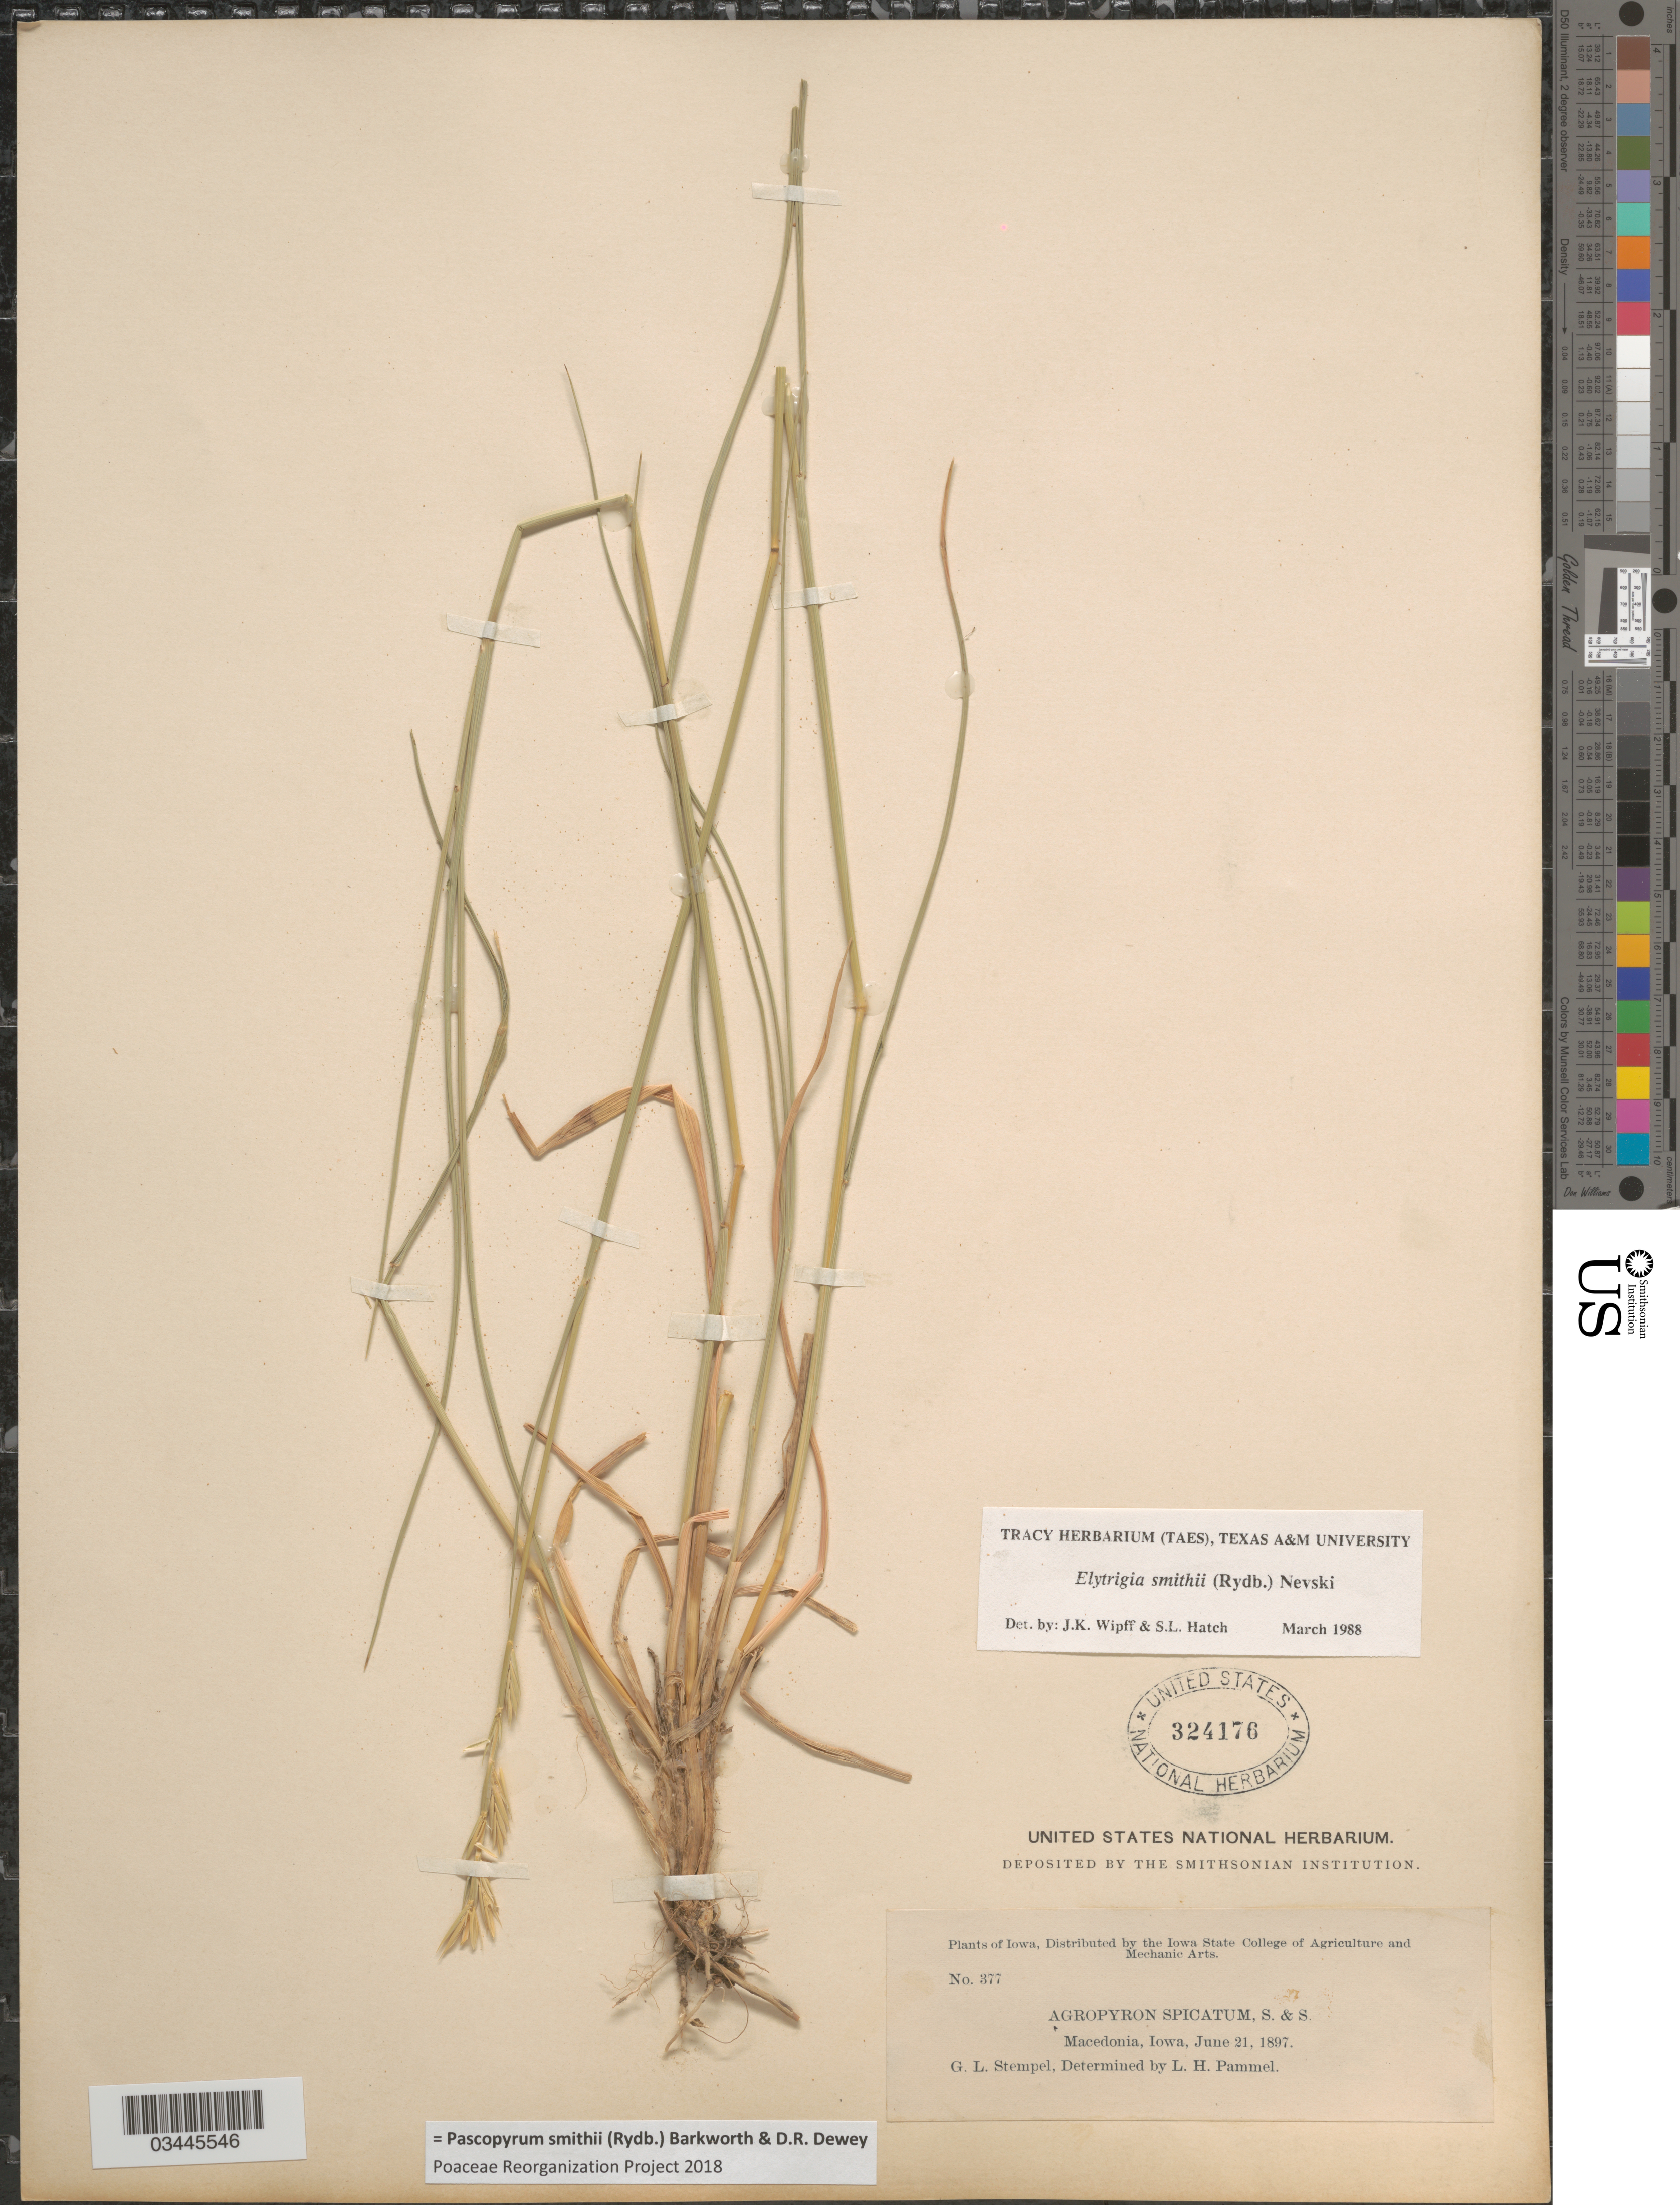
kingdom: Plantae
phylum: Tracheophyta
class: Liliopsida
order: Poales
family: Poaceae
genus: Pascopyrum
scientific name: Pascopyrum smithii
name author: (Rydb.) Barkworth & Dewey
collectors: G. Stempel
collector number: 377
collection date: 1897-06-21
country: United States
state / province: Iowa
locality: Macedonia.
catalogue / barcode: US 324176